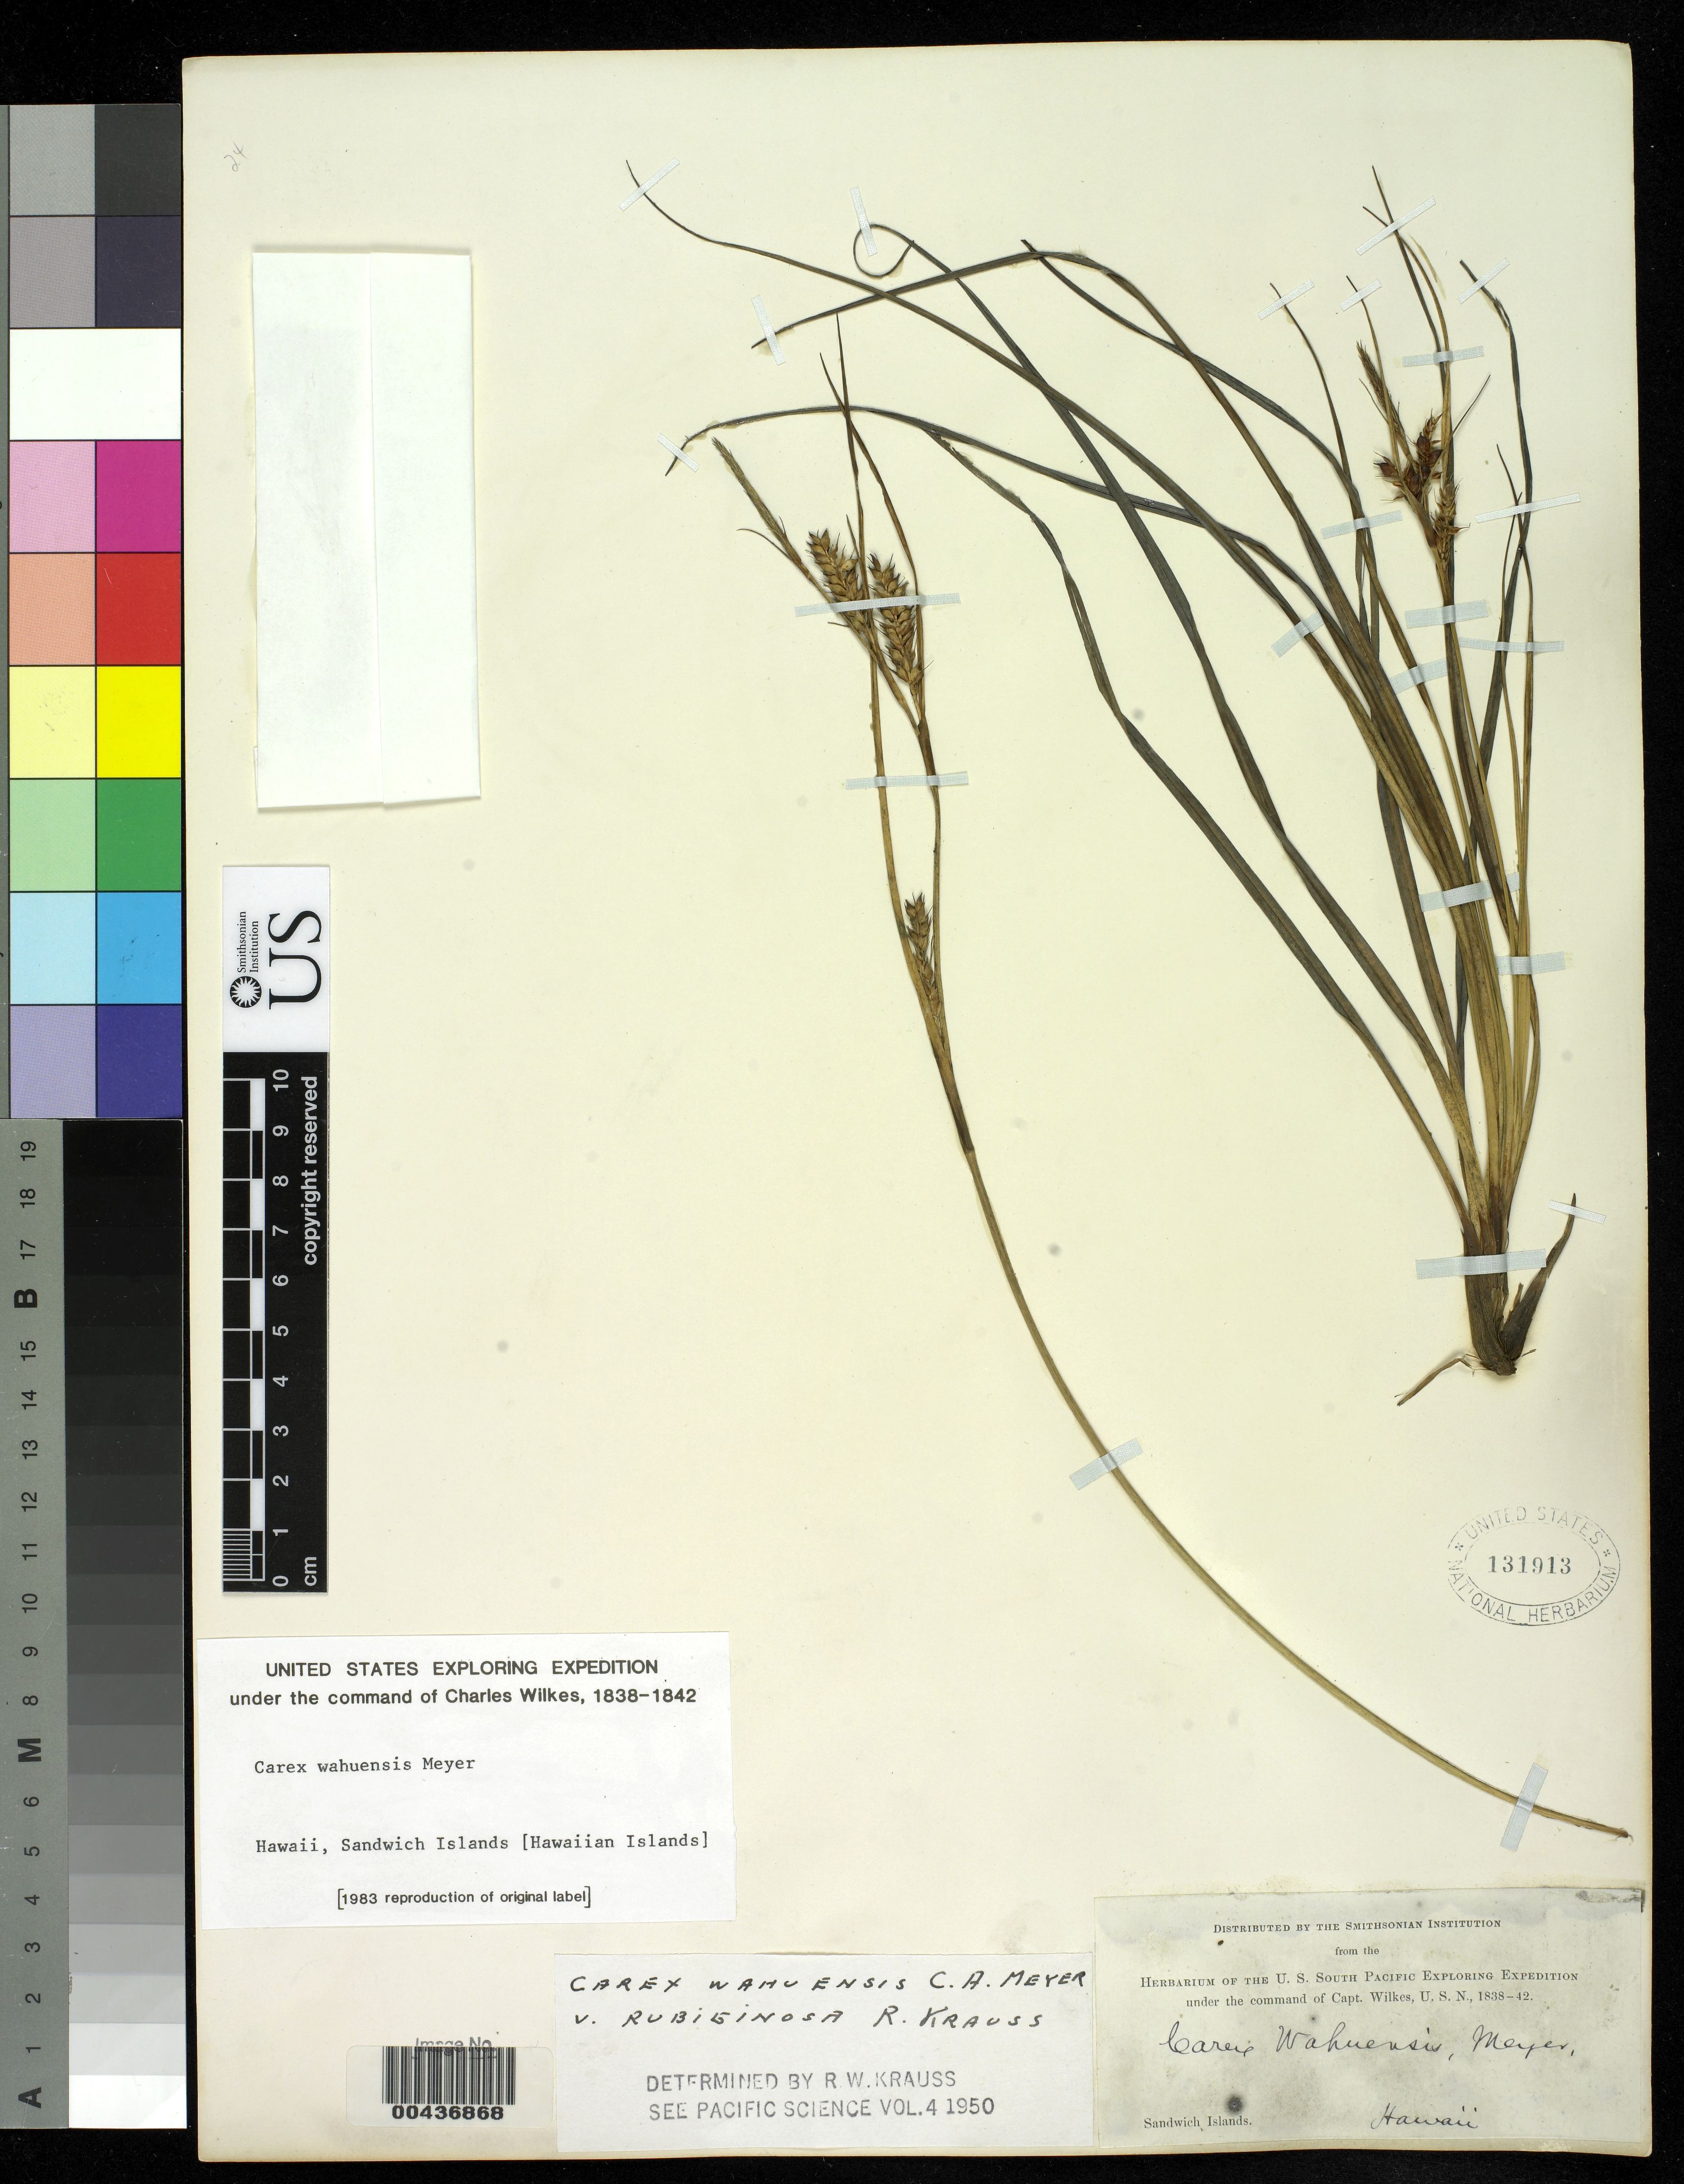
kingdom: Plantae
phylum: Tracheophyta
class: Liliopsida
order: Poales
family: Cyperaceae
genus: Carex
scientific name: Carex wahuensis subsp. rubiginosa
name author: (R.W. Krauss) T. Koyama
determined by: Krauss, R. W.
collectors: Wilkes Explor. Exped.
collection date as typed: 1838 to -- --- 1842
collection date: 1838/1842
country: United States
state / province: Hawaii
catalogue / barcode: US 131913